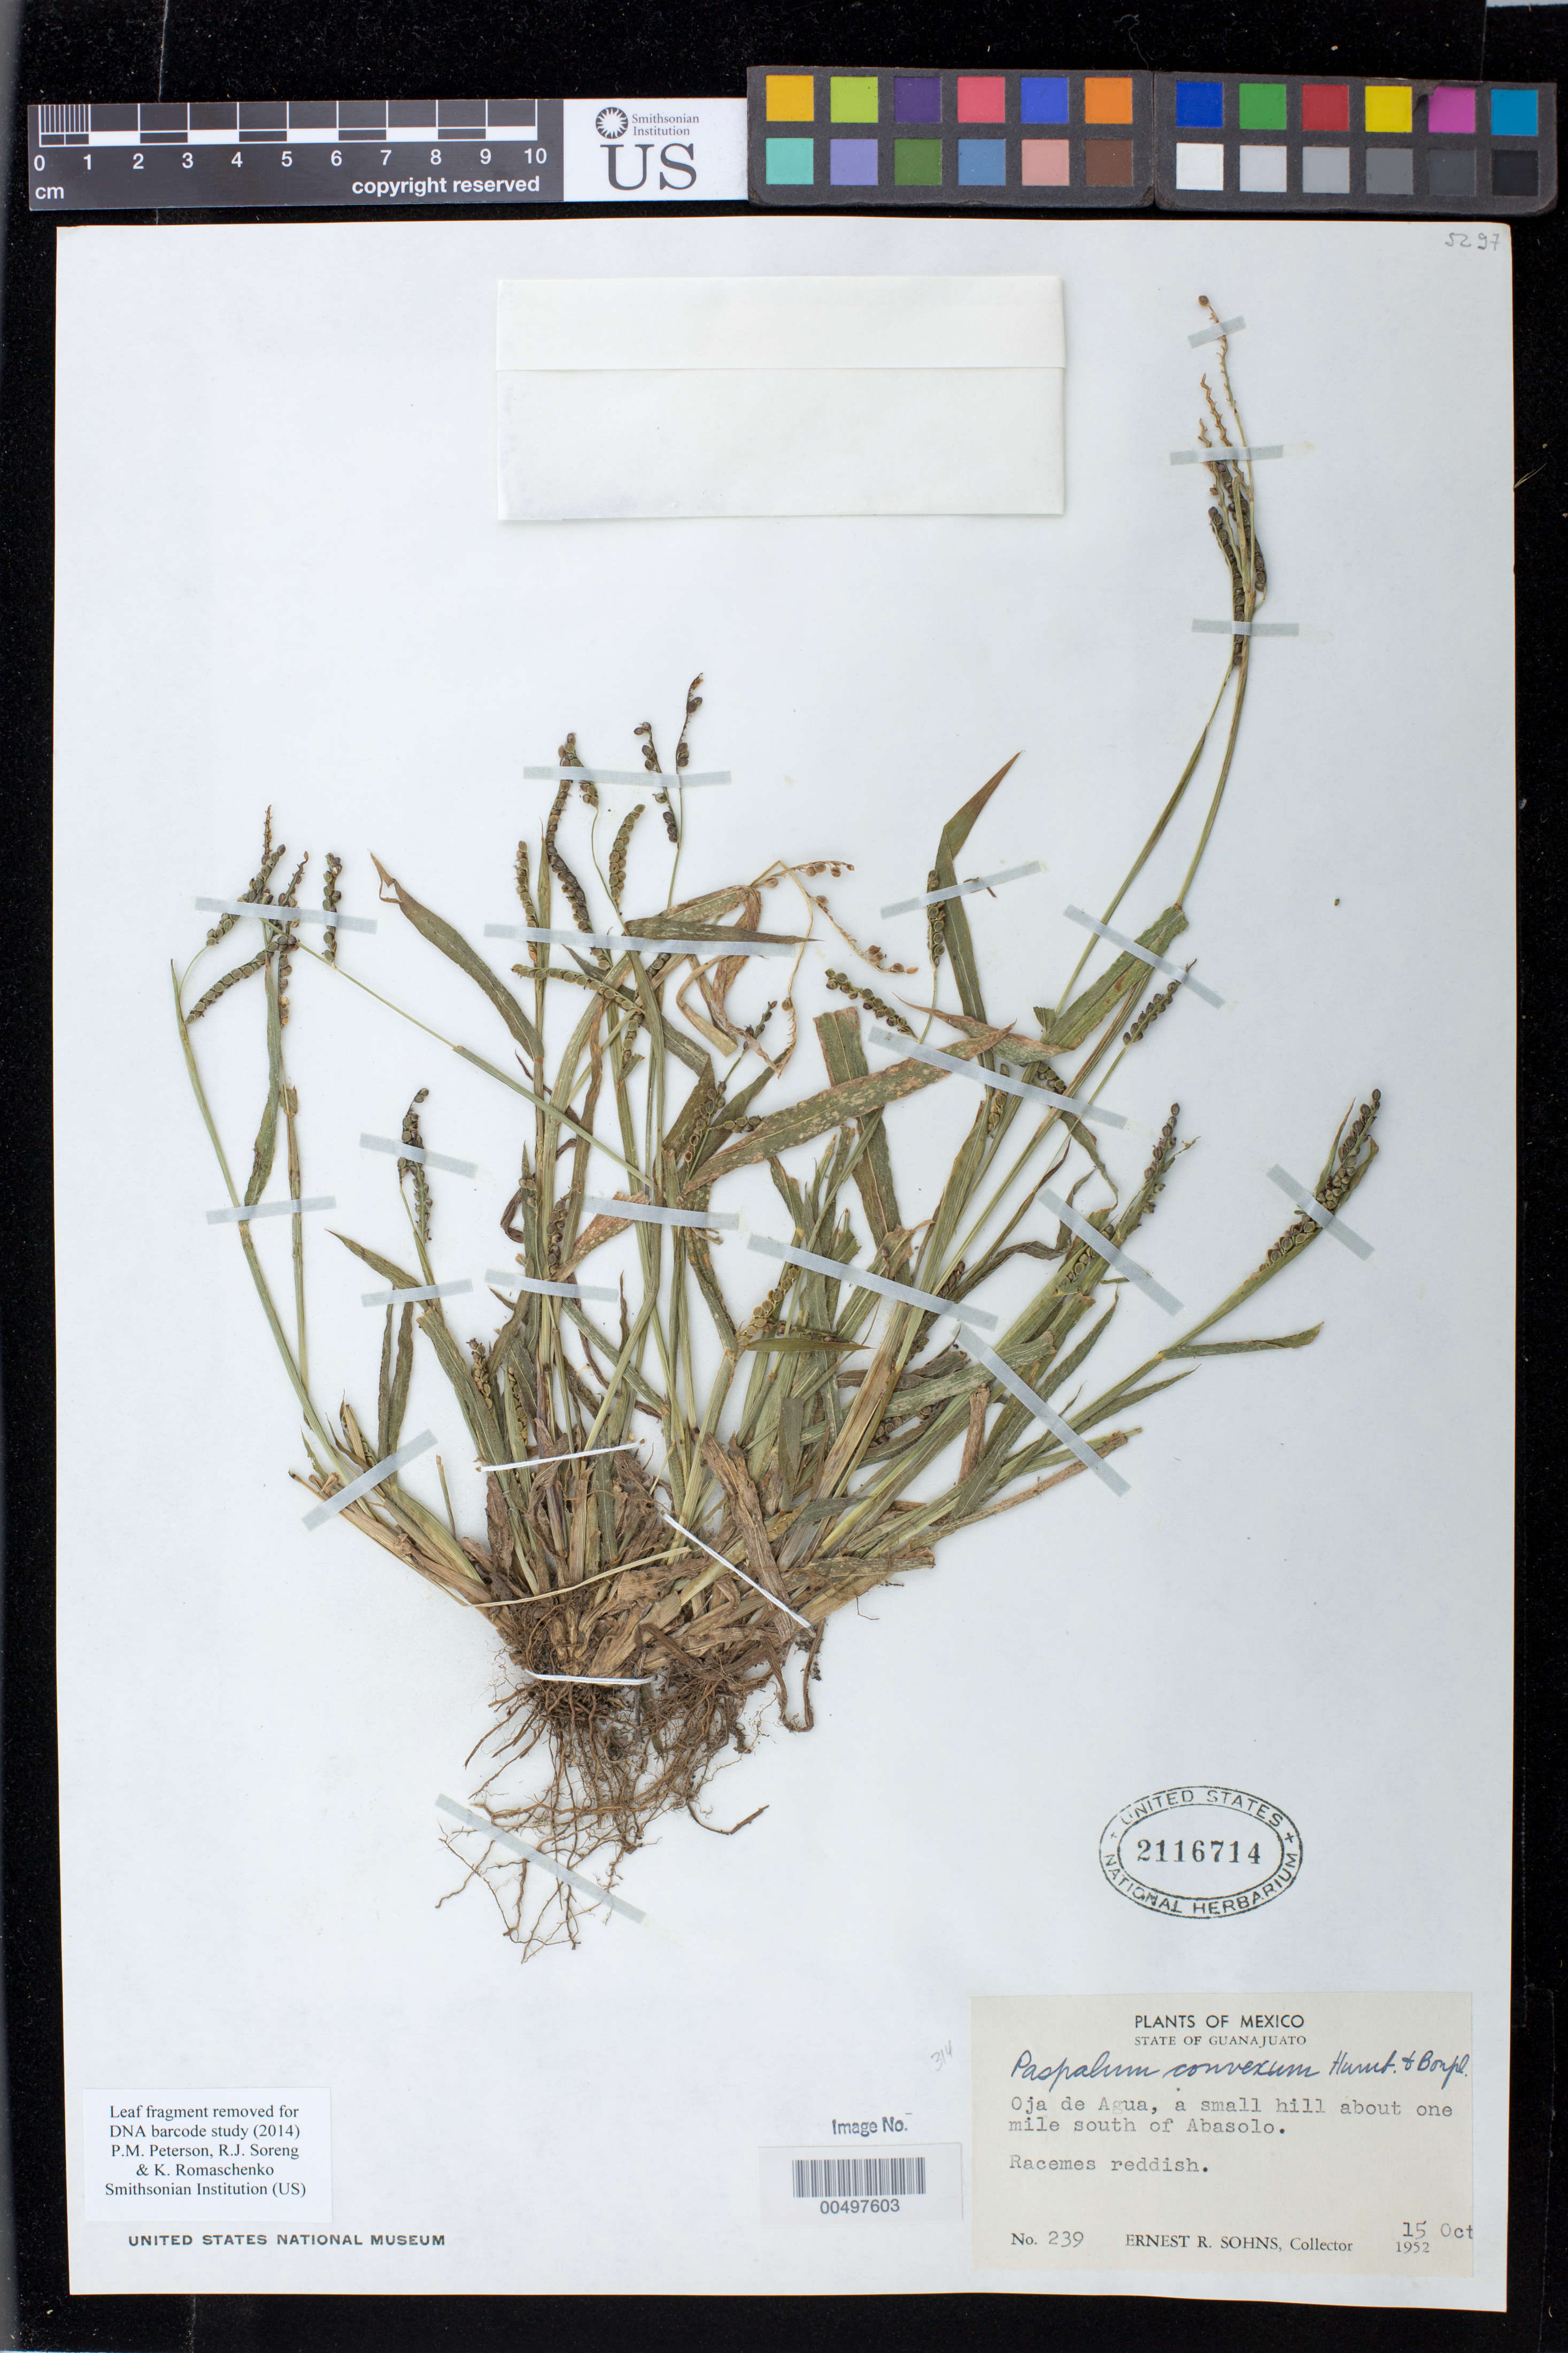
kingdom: Plantae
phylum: Tracheophyta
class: Liliopsida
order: Poales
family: Poaceae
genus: Paspalum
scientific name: Paspalum convexum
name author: Humb. & Bonpl. ex Flüggé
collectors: E. R. Sohns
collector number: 239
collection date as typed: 15 Oct 1952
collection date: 1952-10-15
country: Mexico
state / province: Guanajuato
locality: Oja de Agua, about 1 mi S of Abasolo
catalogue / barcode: US 2116714